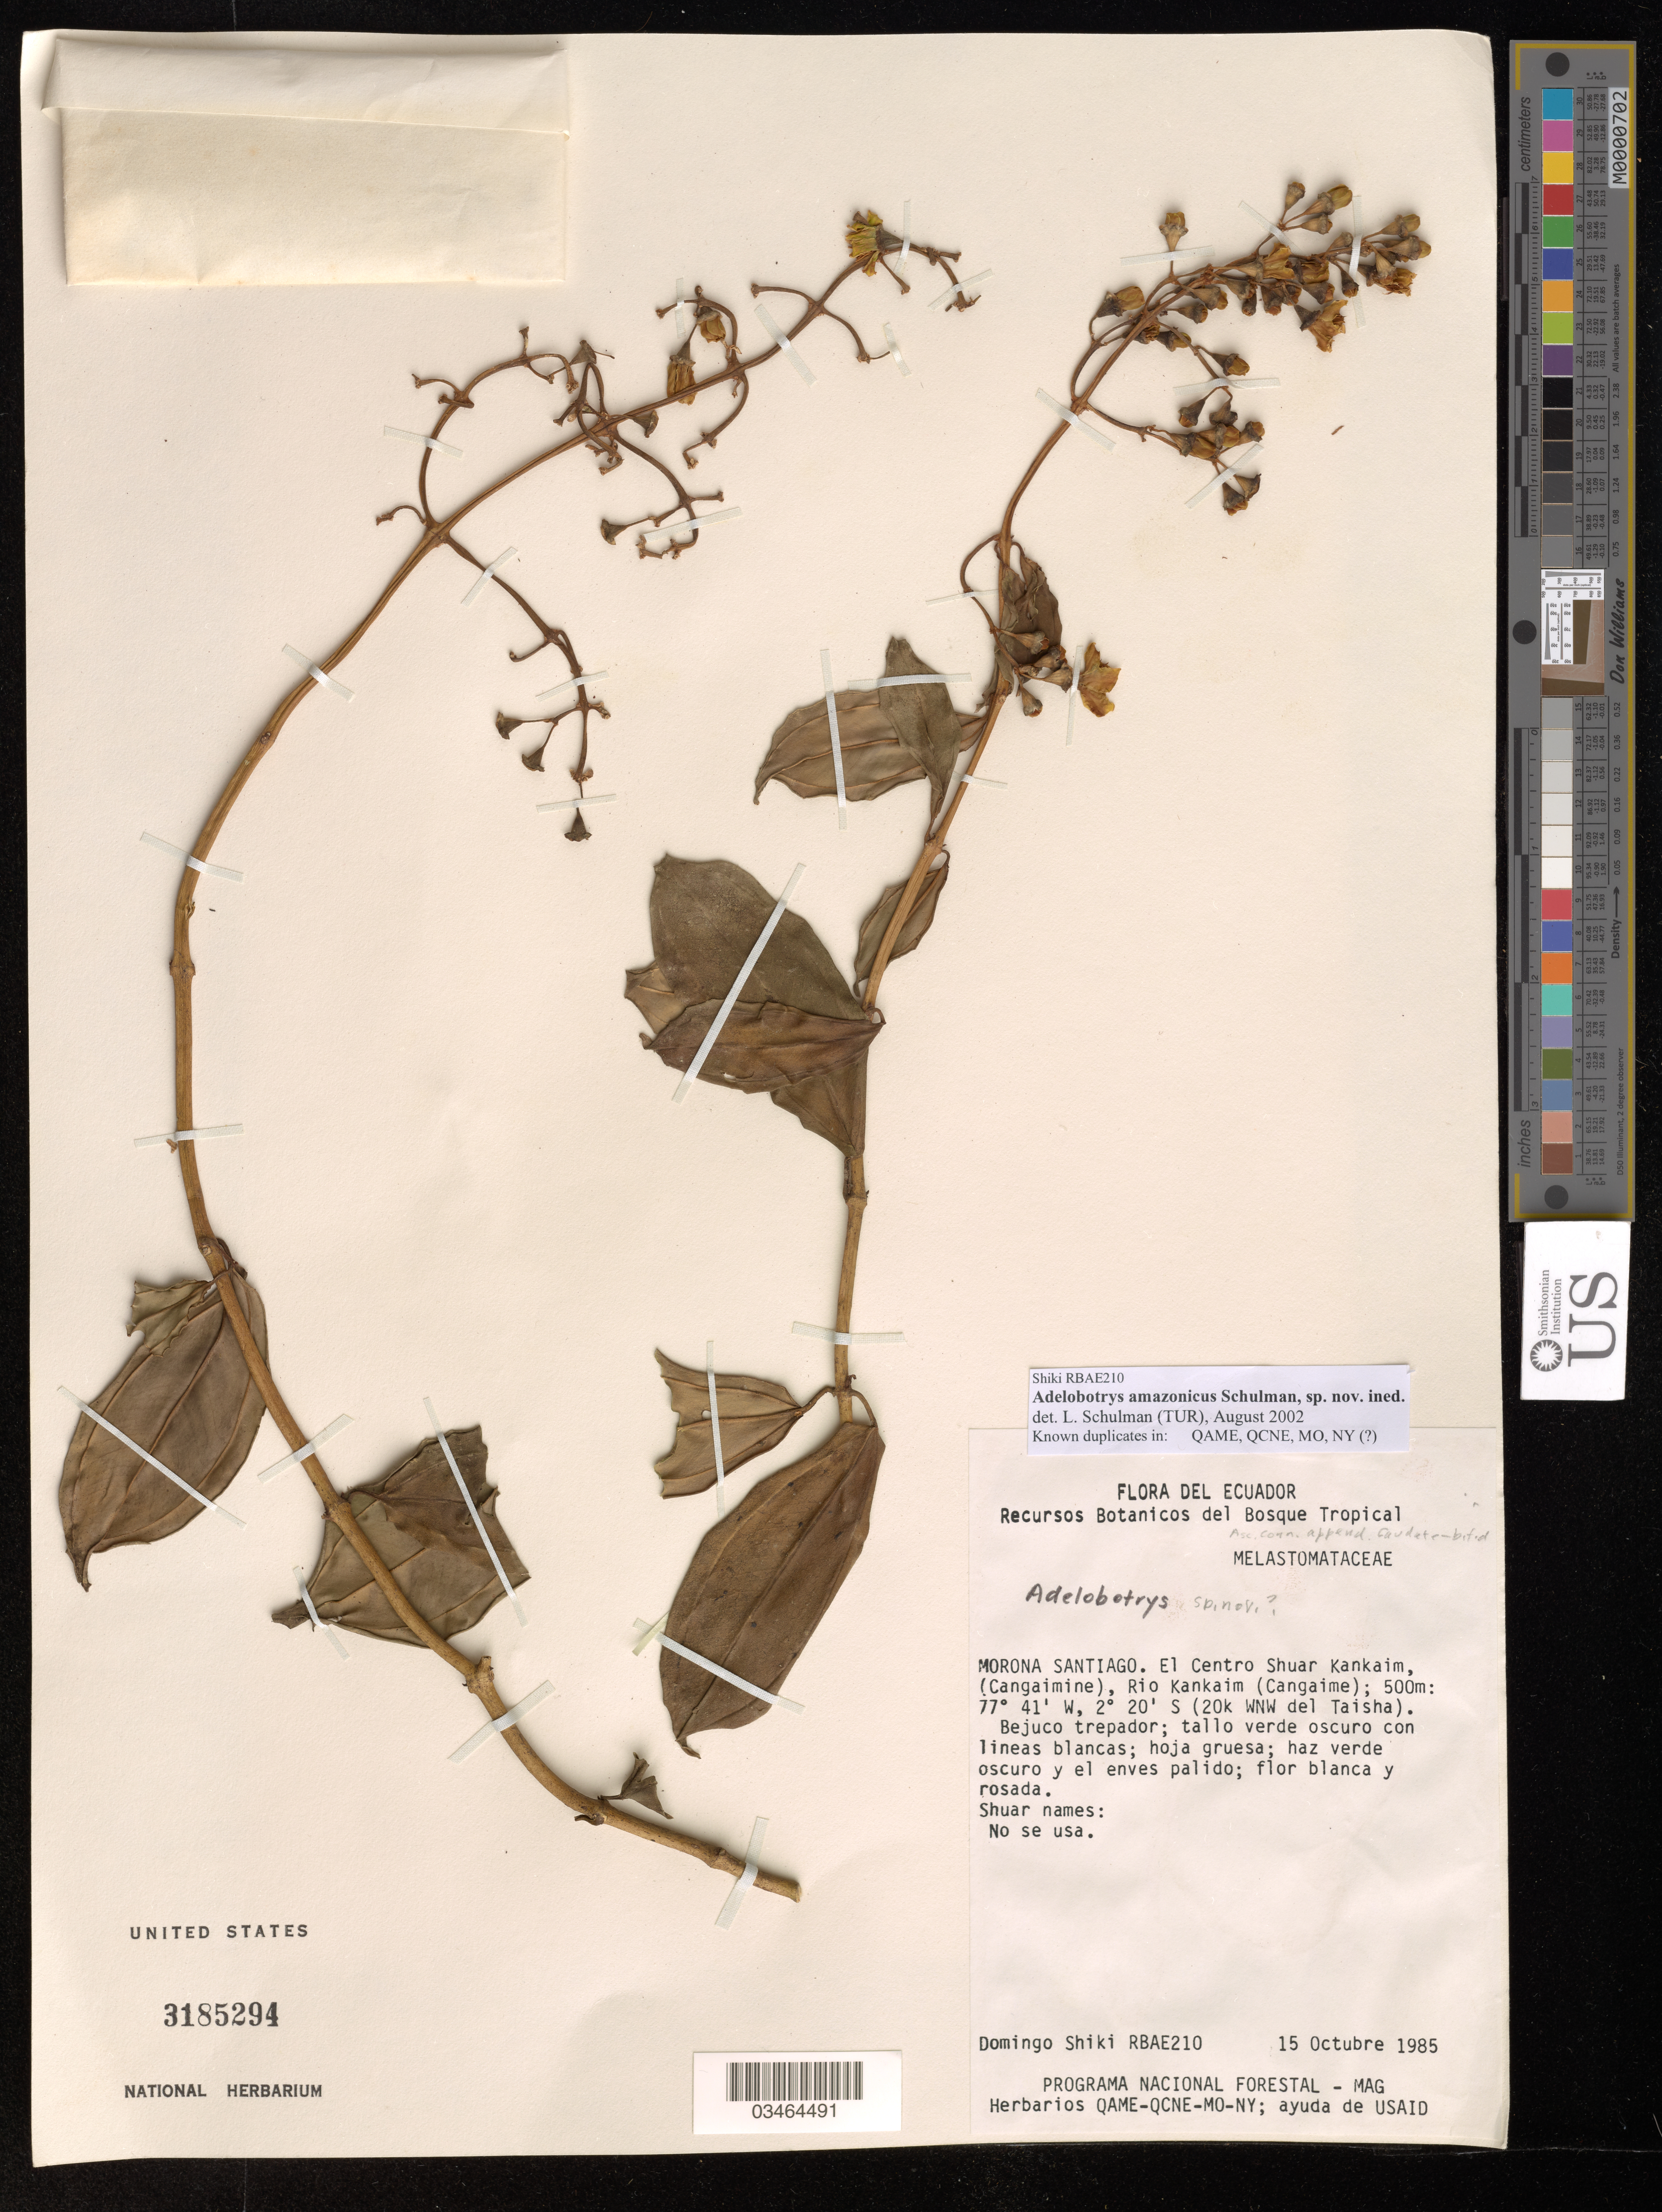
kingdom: Plantae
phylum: Tracheophyta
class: Magnoliopsida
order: Myrtales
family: Melastomataceae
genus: Adelobotrys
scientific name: Adelobotrys amazonicus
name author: Schulman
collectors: D. Shiki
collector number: RBAE210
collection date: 1985-10-15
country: Ecuador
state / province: Morona-Santiago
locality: El Centro Shuar Kankaim, (Cangaimine), Rio Kankaim (Cangaime), (20k WNW del Taisha).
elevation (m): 500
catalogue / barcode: US 3185294